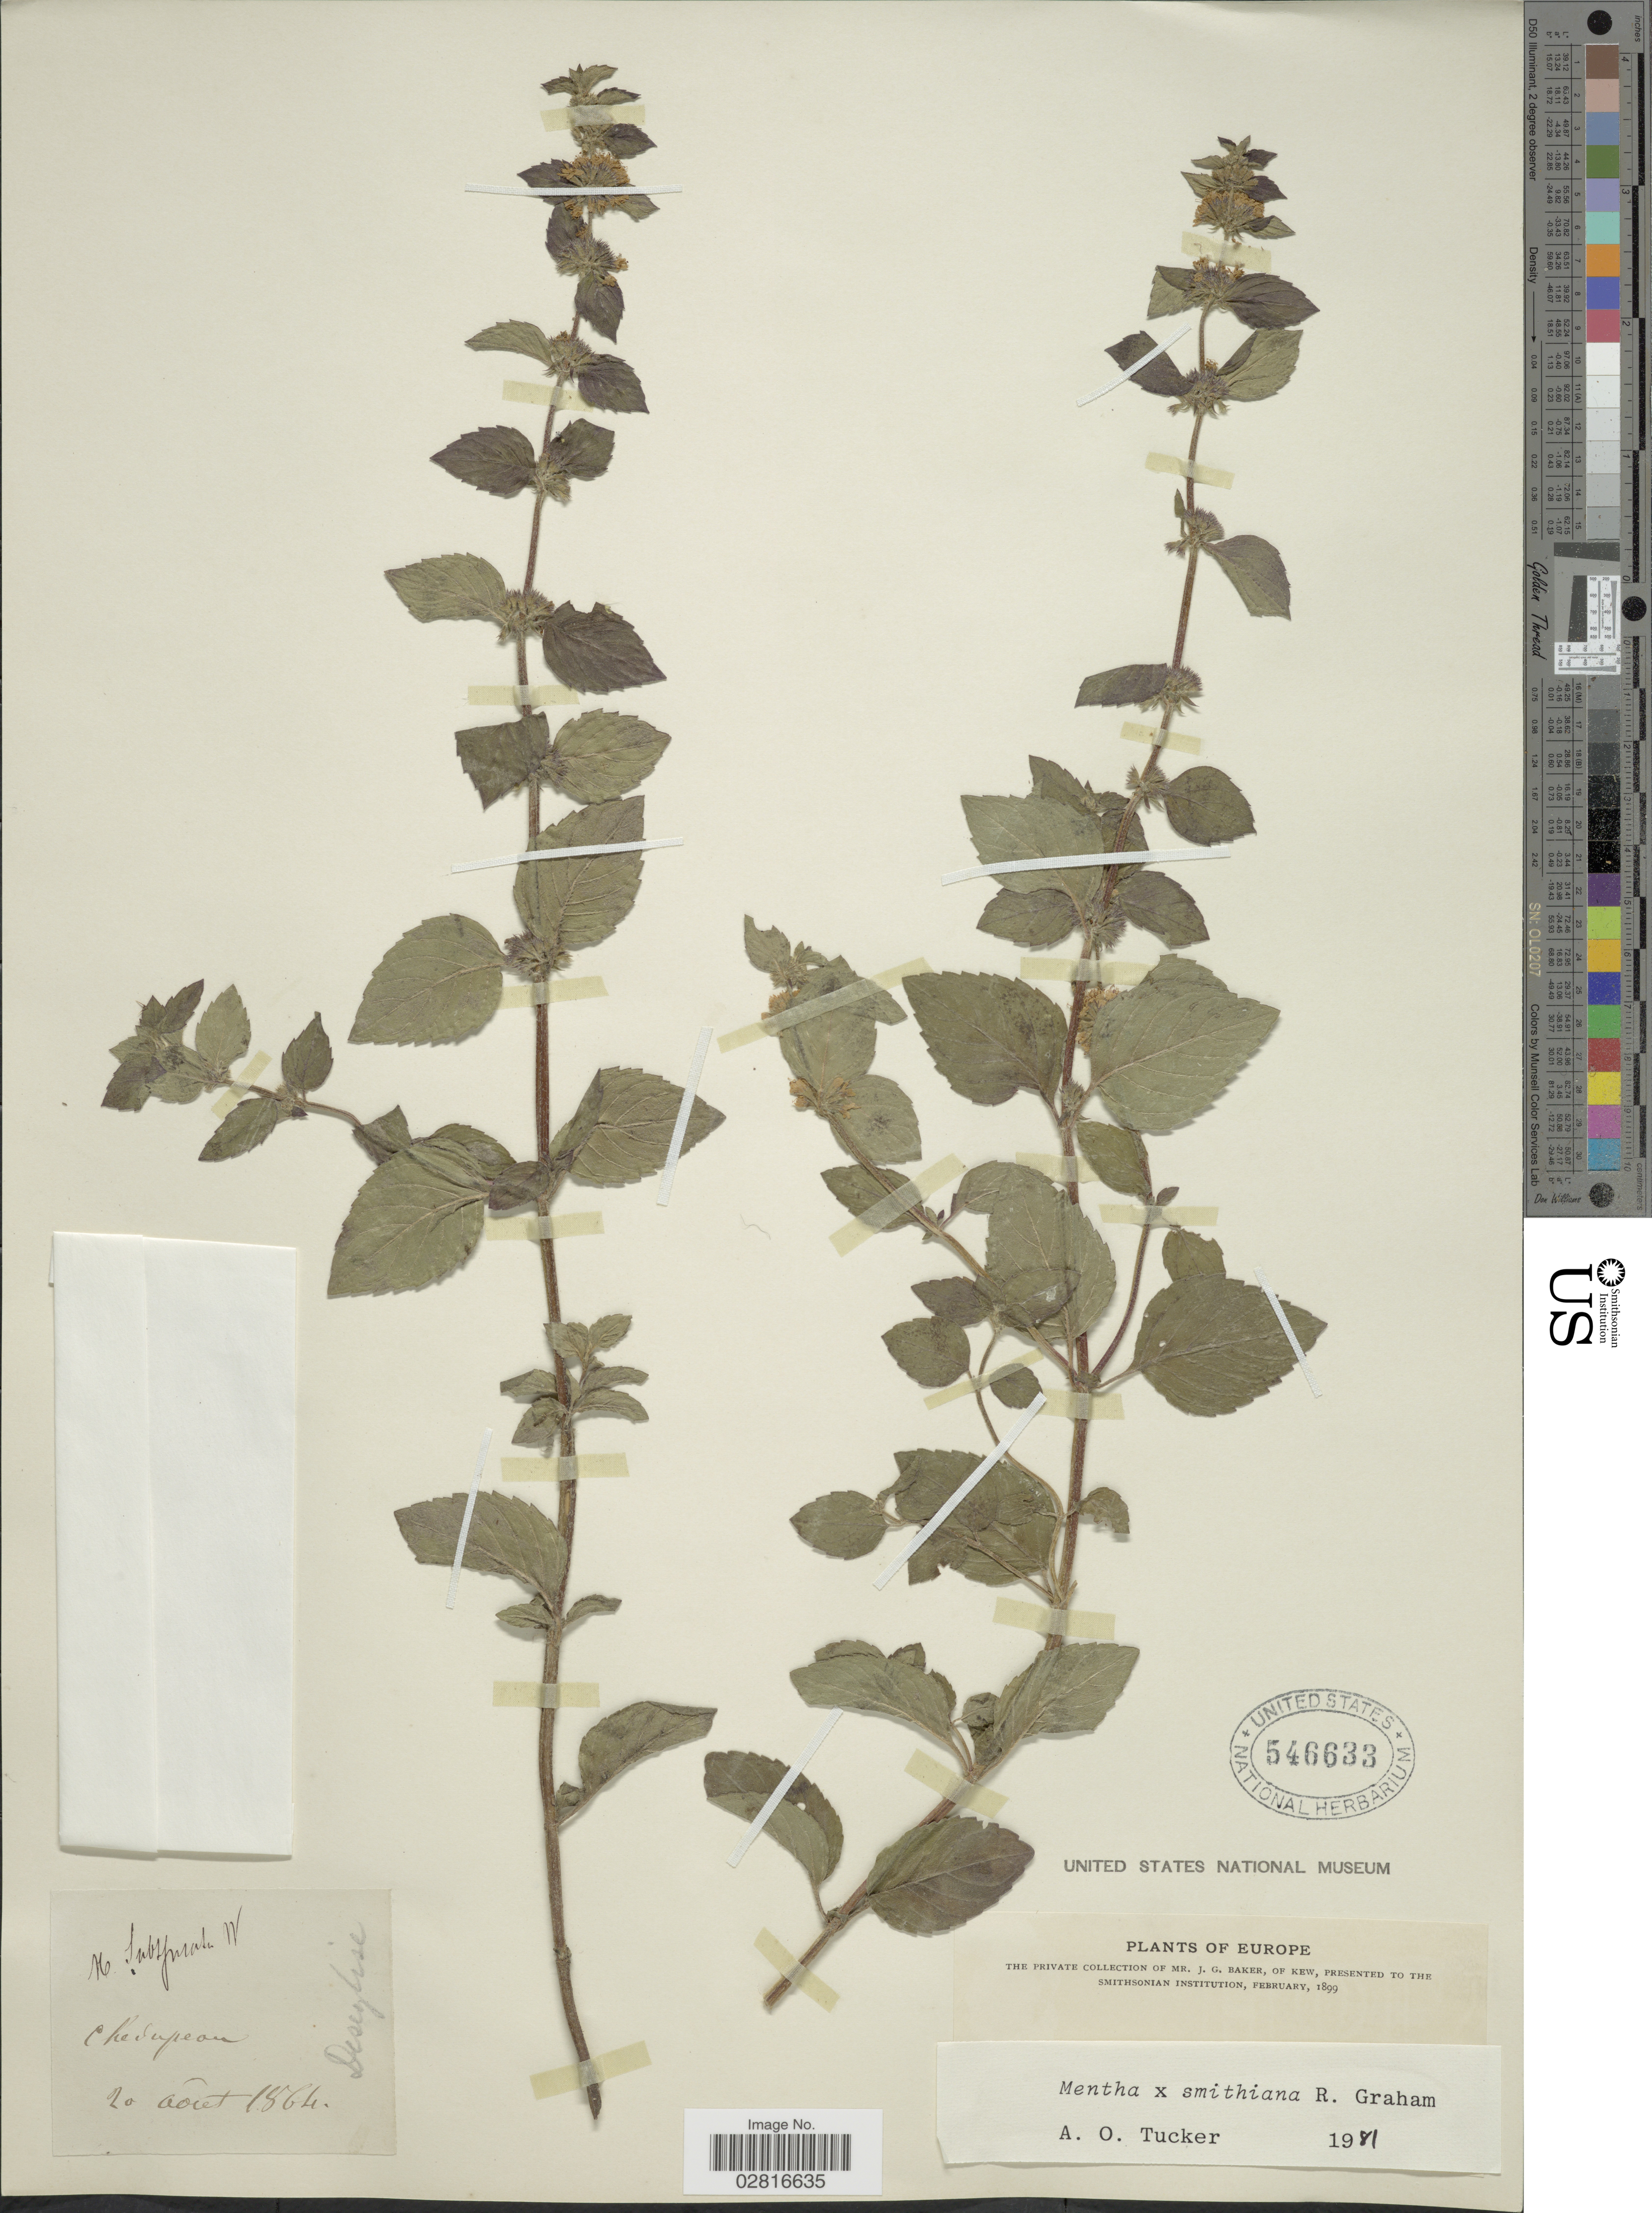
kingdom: Plantae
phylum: Tracheophyta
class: Magnoliopsida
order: Lamiales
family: Lamiaceae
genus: Mentha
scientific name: Mentha x smithiana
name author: R.A. Graham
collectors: P. Déséglise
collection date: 1864-08-20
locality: Chedupeau [interpreted]. Europe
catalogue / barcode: US 546633